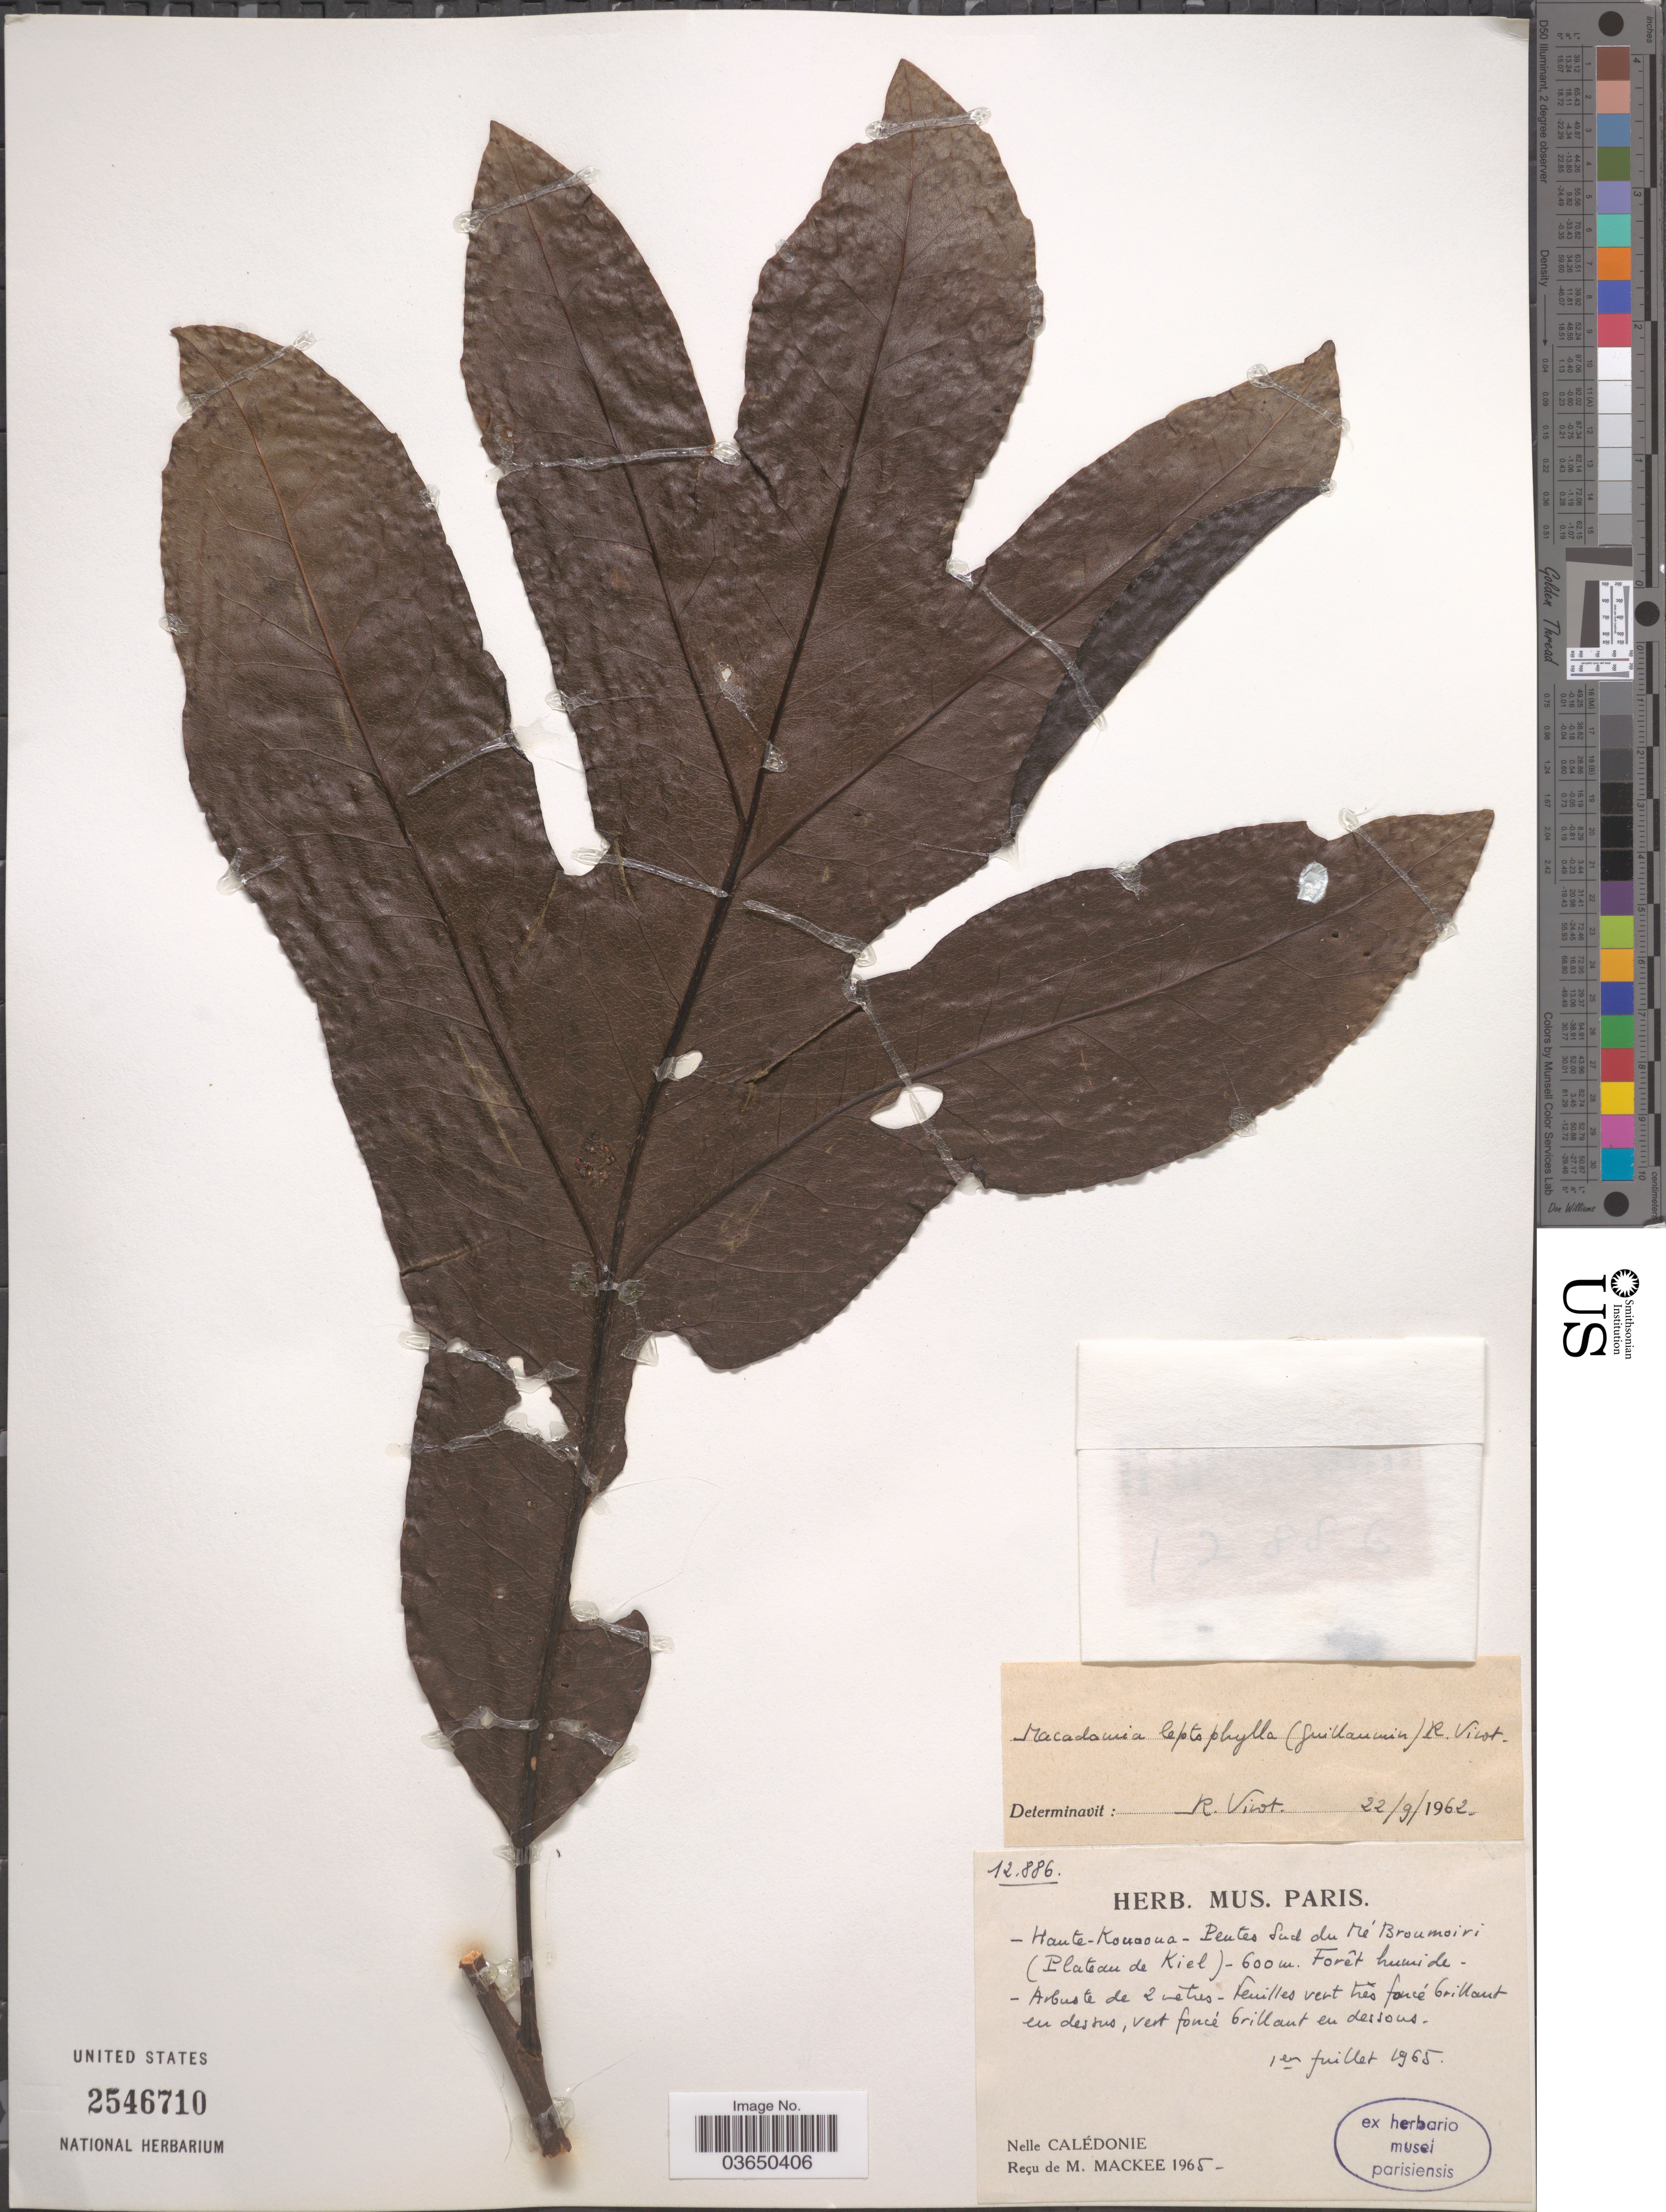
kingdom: Plantae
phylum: Tracheophyta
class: Magnoliopsida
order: Proteales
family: Proteaceae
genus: Macadamia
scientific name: Macadamia leptophylla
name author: (Guillaumin) R. Virot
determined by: Strong, Mark T., (BOT), Smithsonian Institution - National Museum of Natural History (UNITED STATES)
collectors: M. Mackee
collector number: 12886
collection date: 1965-07-01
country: New Caledonia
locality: Haute-Konaona. Pentes Sud du Me'Broumoiri (Plateau de Kiel). [interpreted] Nelle Calédonie.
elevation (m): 600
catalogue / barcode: US 2546710